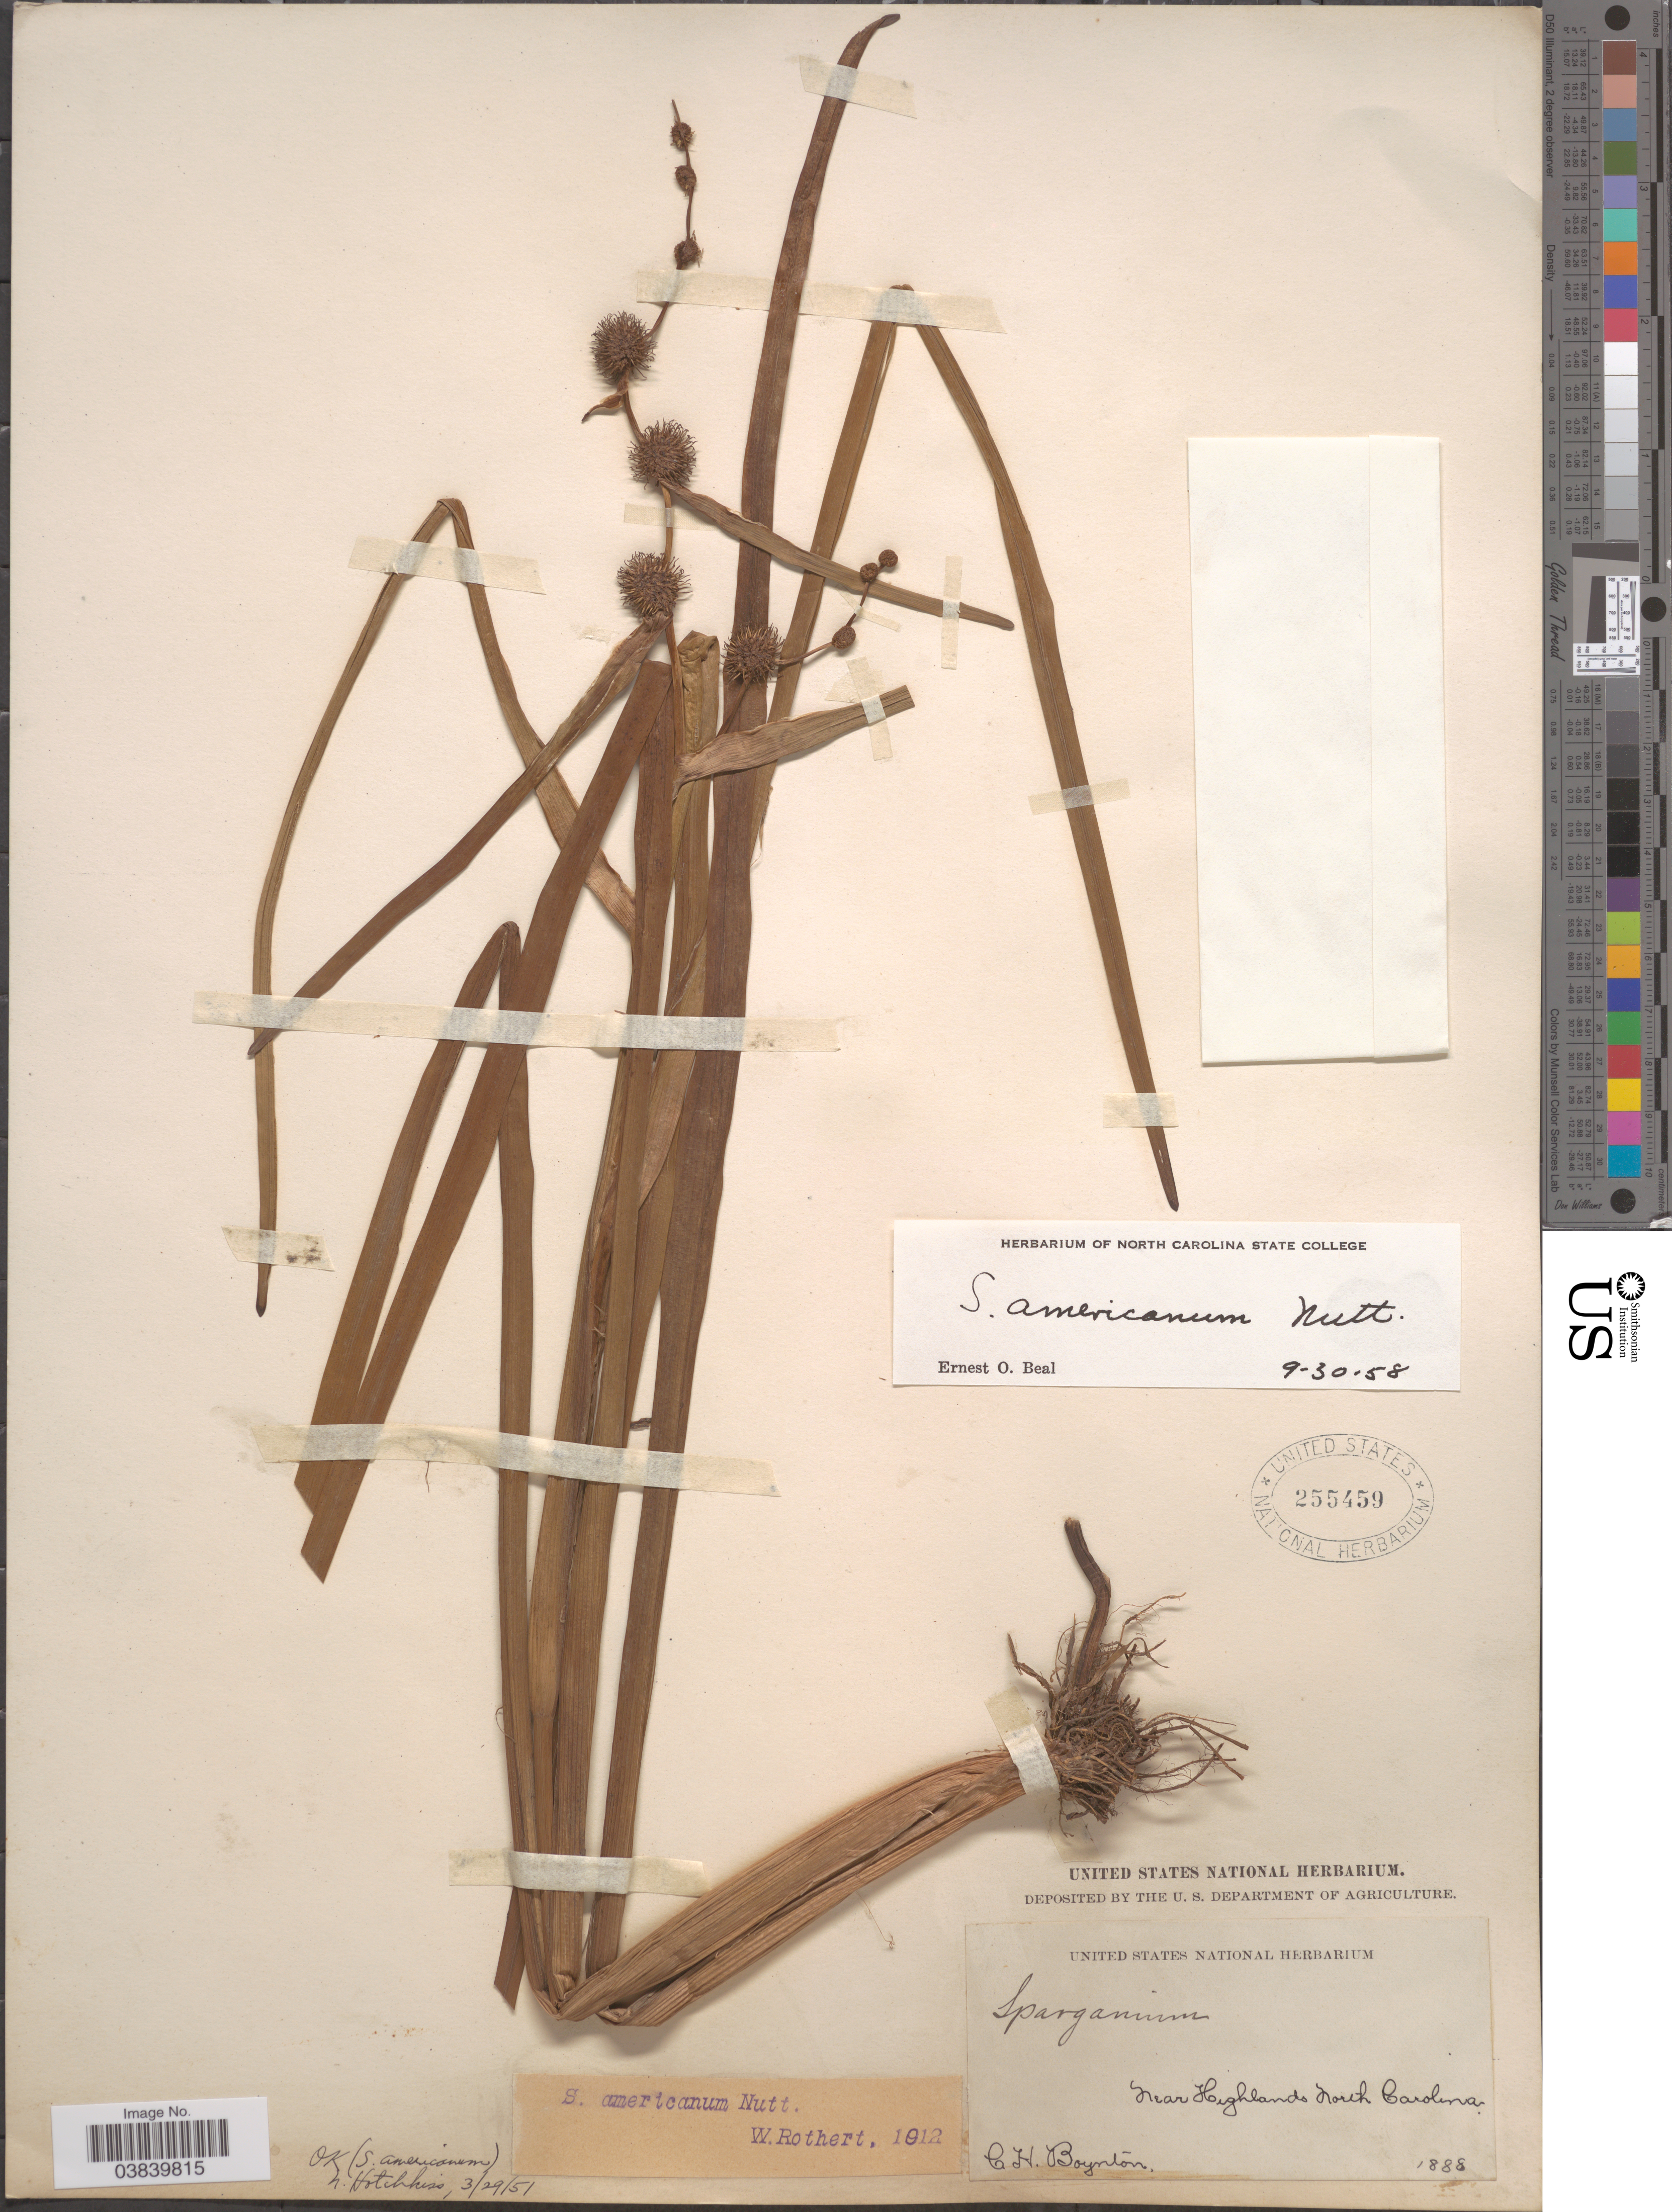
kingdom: Plantae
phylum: Tracheophyta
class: Liliopsida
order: Poales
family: Typhaceae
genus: Sparganium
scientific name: Sparganium americanum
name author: Nutt.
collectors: C. Boynton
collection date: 1888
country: United States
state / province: North Carolina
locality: Near Highlands.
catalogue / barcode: US 255459